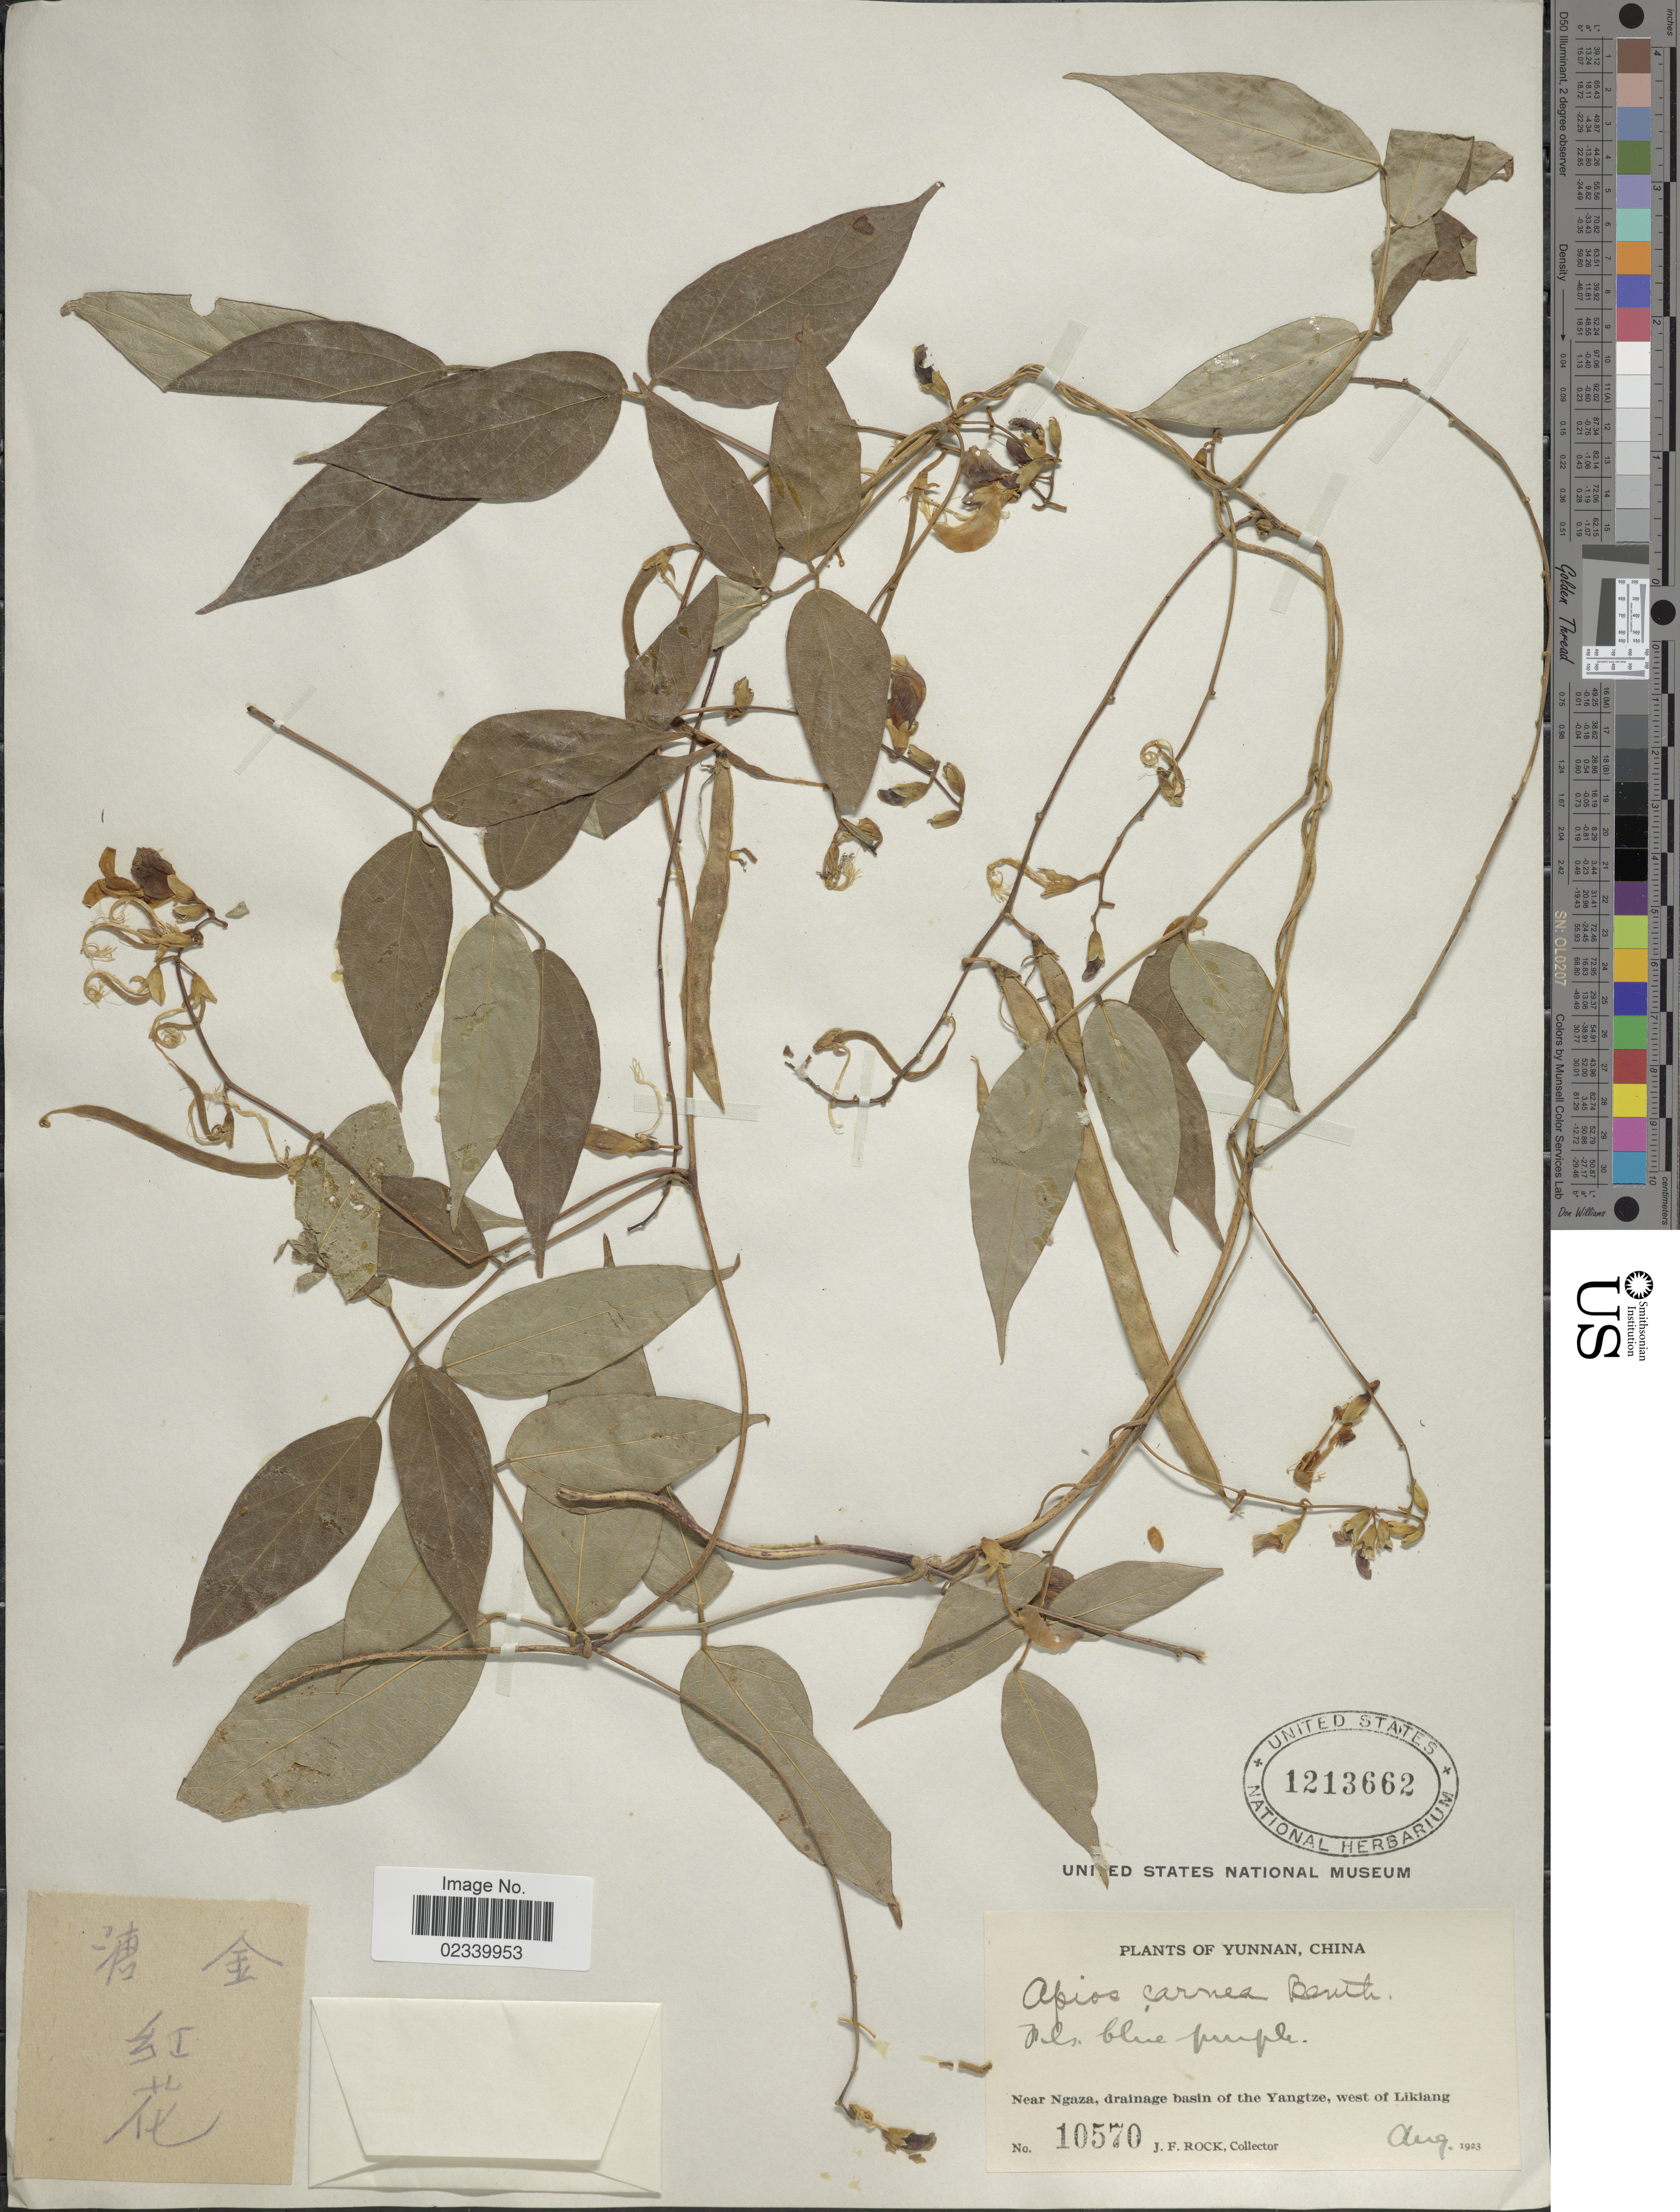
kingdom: Plantae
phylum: Tracheophyta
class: Magnoliopsida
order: Fabales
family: Fabaceae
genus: Apios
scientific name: Apios carnea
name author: (Wall.) Benth. ex Baker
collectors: J. Rock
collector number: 10570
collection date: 1923-08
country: China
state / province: Yunnan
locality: Near Ngaza, drainage basin of the Yangtze, west of Likiang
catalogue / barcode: US 1213662